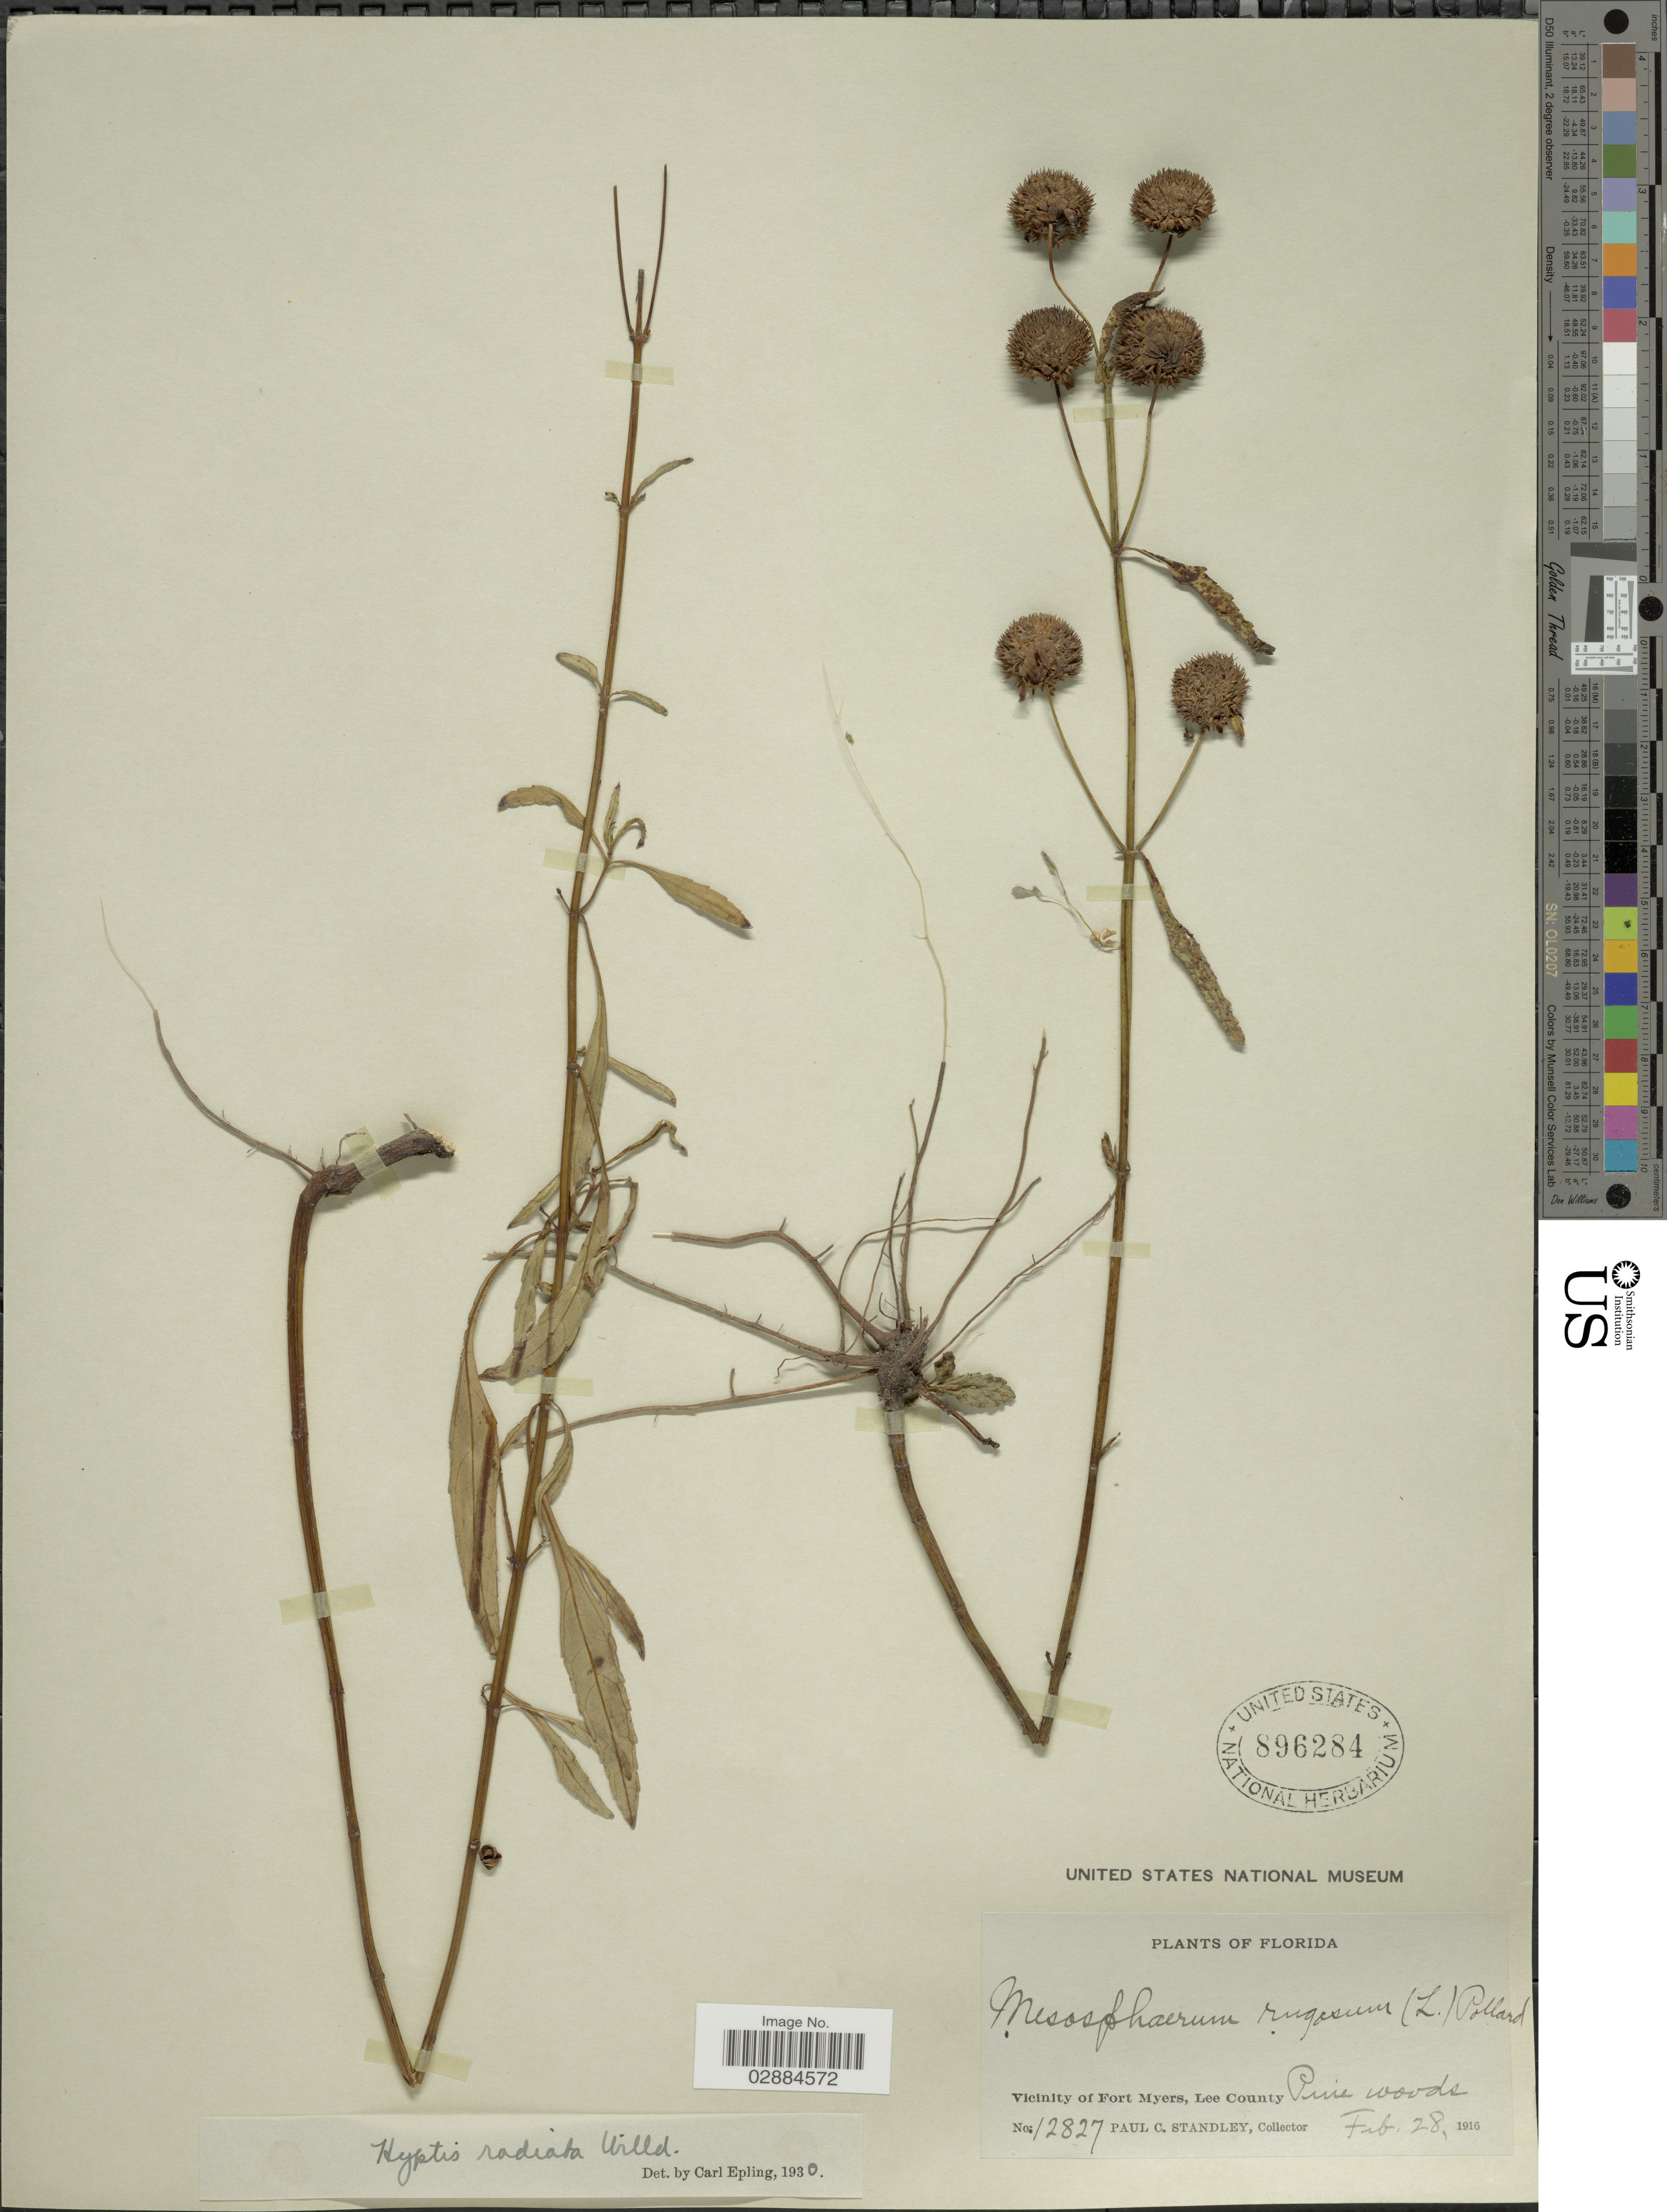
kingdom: Plantae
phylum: Tracheophyta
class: Magnoliopsida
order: Lamiales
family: Lamiaceae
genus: Hyptis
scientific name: Hyptis radiata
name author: Kunth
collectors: P. C. Standley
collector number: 12827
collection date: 1916-02-28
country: United States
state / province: Florida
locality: Vicinity of Fort Myers, Lee County, Pine woods.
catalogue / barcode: US 896284